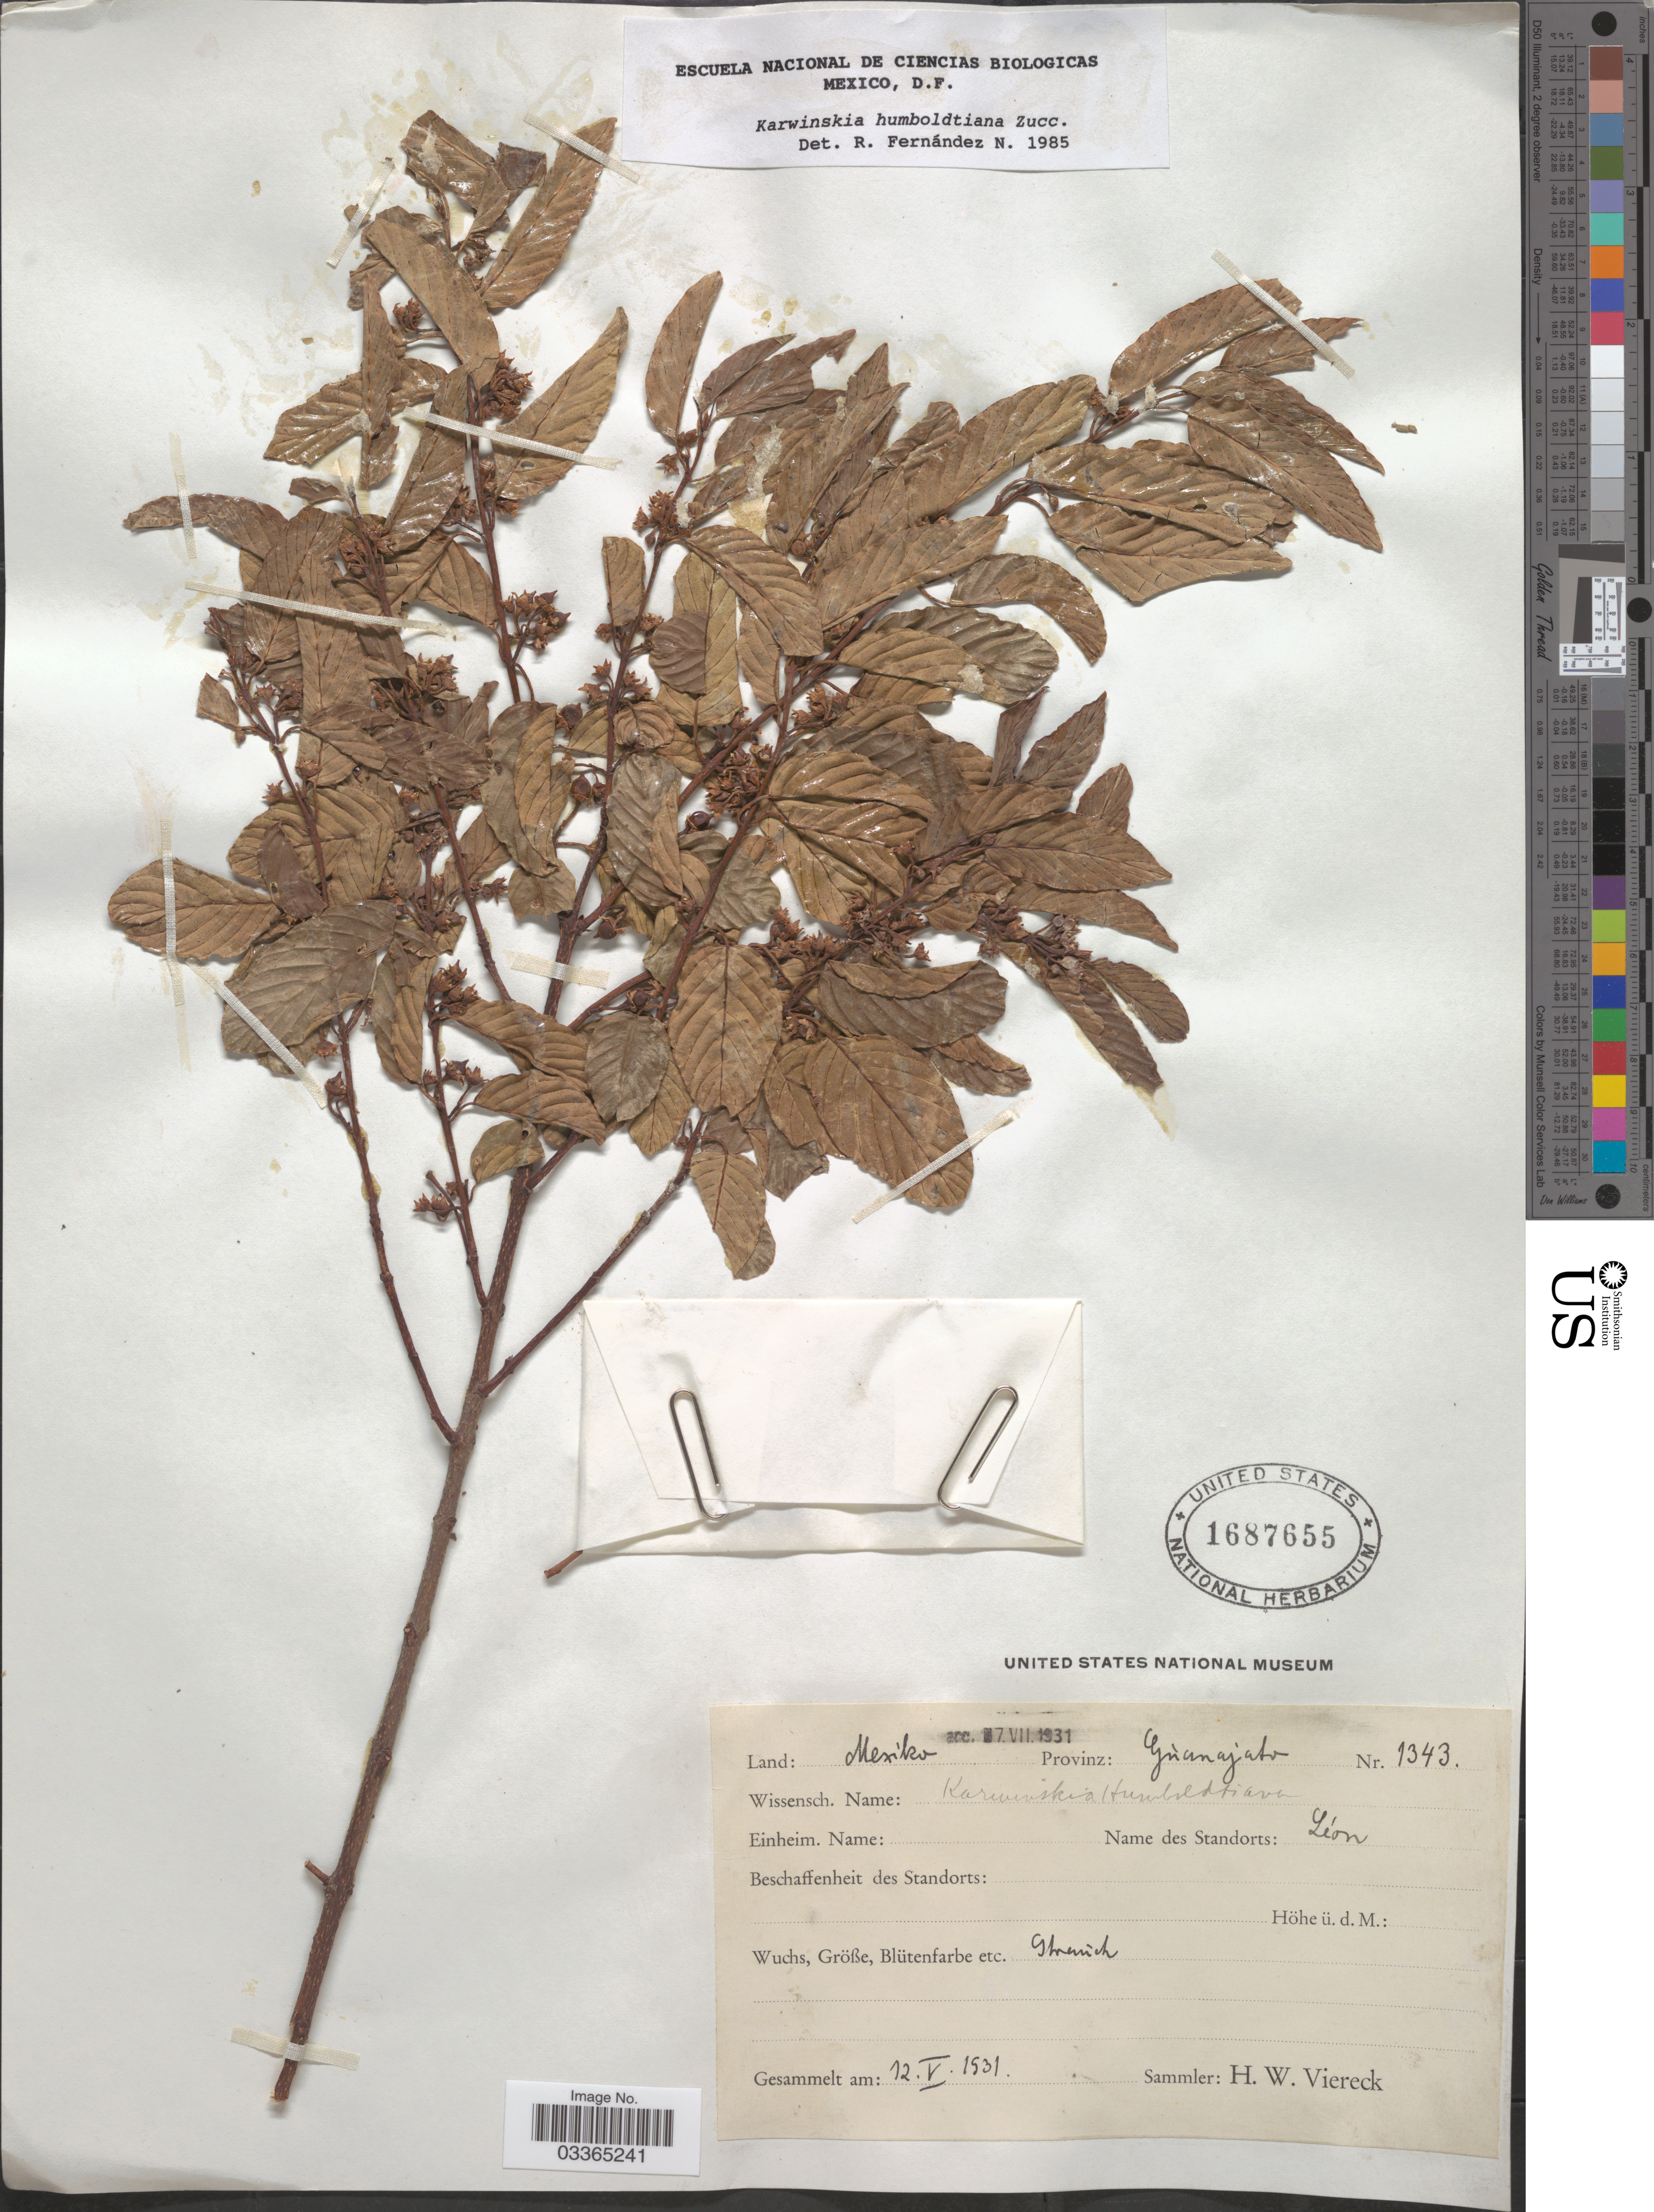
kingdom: Plantae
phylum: Tracheophyta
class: Magnoliopsida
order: Rosales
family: Rhamnaceae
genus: Karwinskia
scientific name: Karwinskia humboldtiana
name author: (Schult.) Zucc.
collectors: H. W. Viereck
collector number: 1343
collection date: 1931-05-12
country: Mexico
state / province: Guanajuato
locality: Léon.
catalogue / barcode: US 1687655